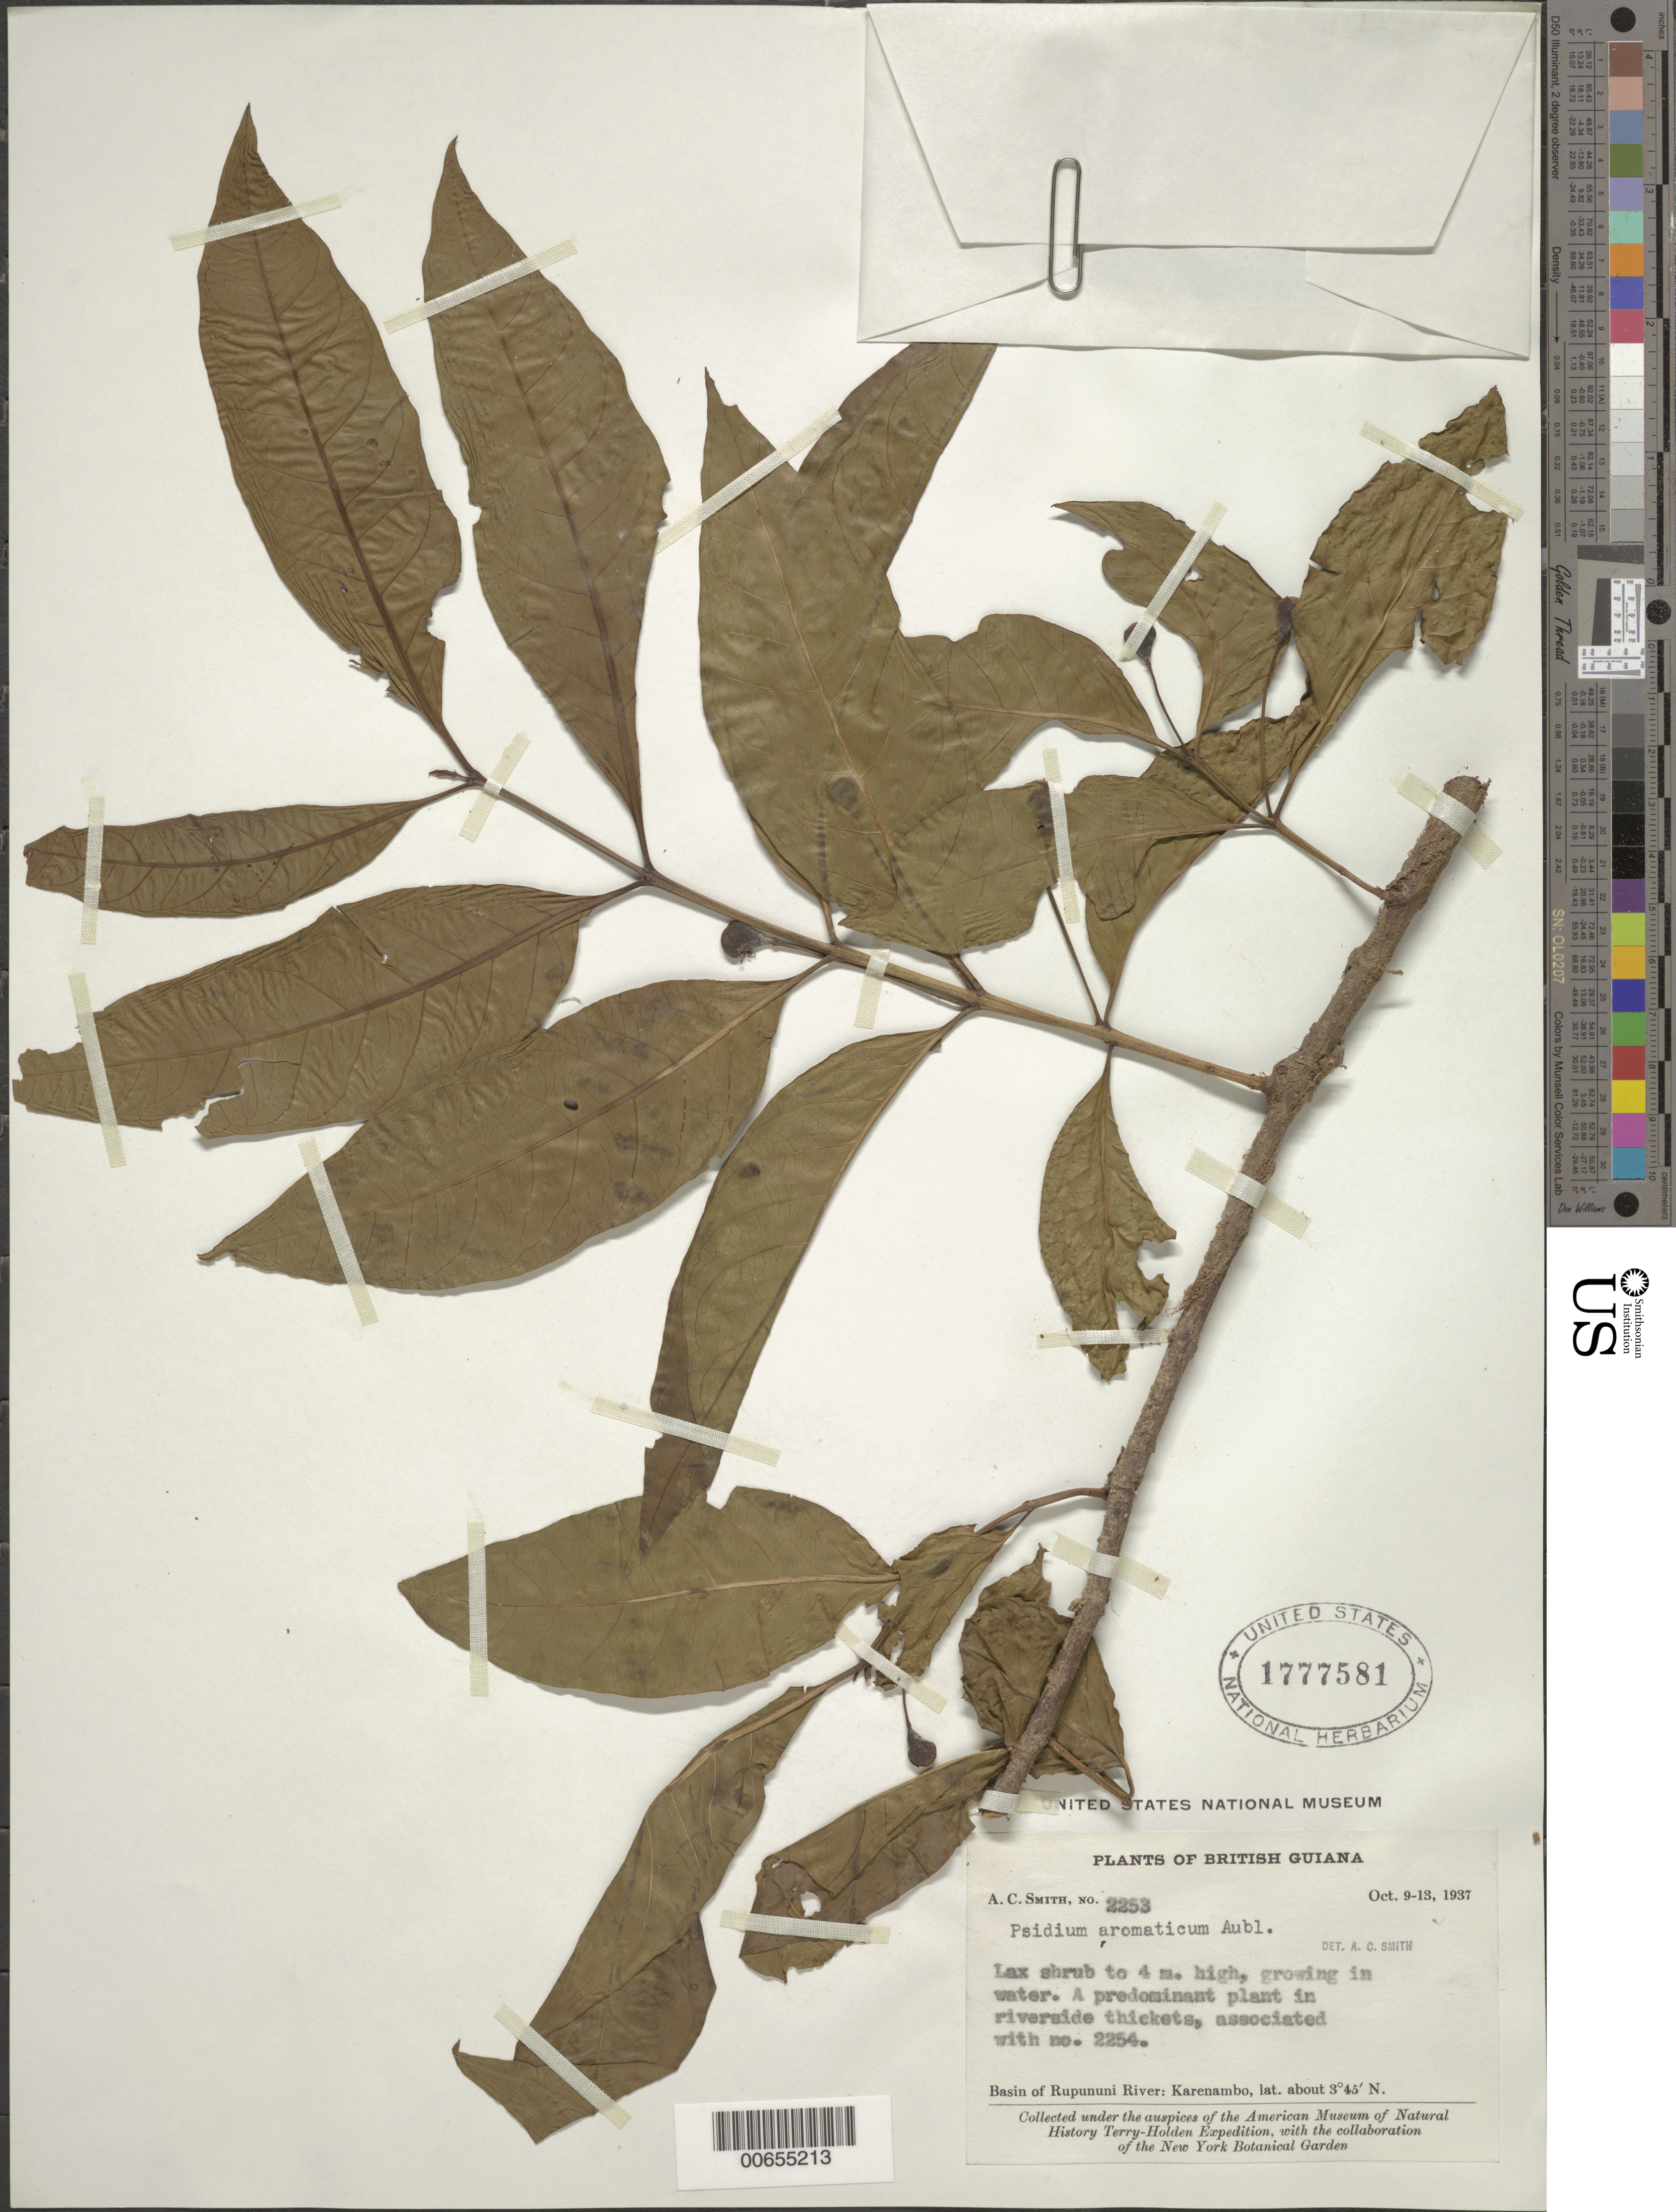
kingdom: Plantae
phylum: Tracheophyta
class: Magnoliopsida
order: Myrtales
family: Myrtaceae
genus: Psidium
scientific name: Psidium aromaticum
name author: Aubl.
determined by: Smith, A. C.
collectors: A. C. Smith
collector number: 2253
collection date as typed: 9-Oct-37 to 13-Oct-37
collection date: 1937-10-09/1937-10-13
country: Guyana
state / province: U. Takutu-U. Essequibo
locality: Karanambo, Rupununi River basin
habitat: Growing in water, riverside thickets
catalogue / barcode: US 1777581